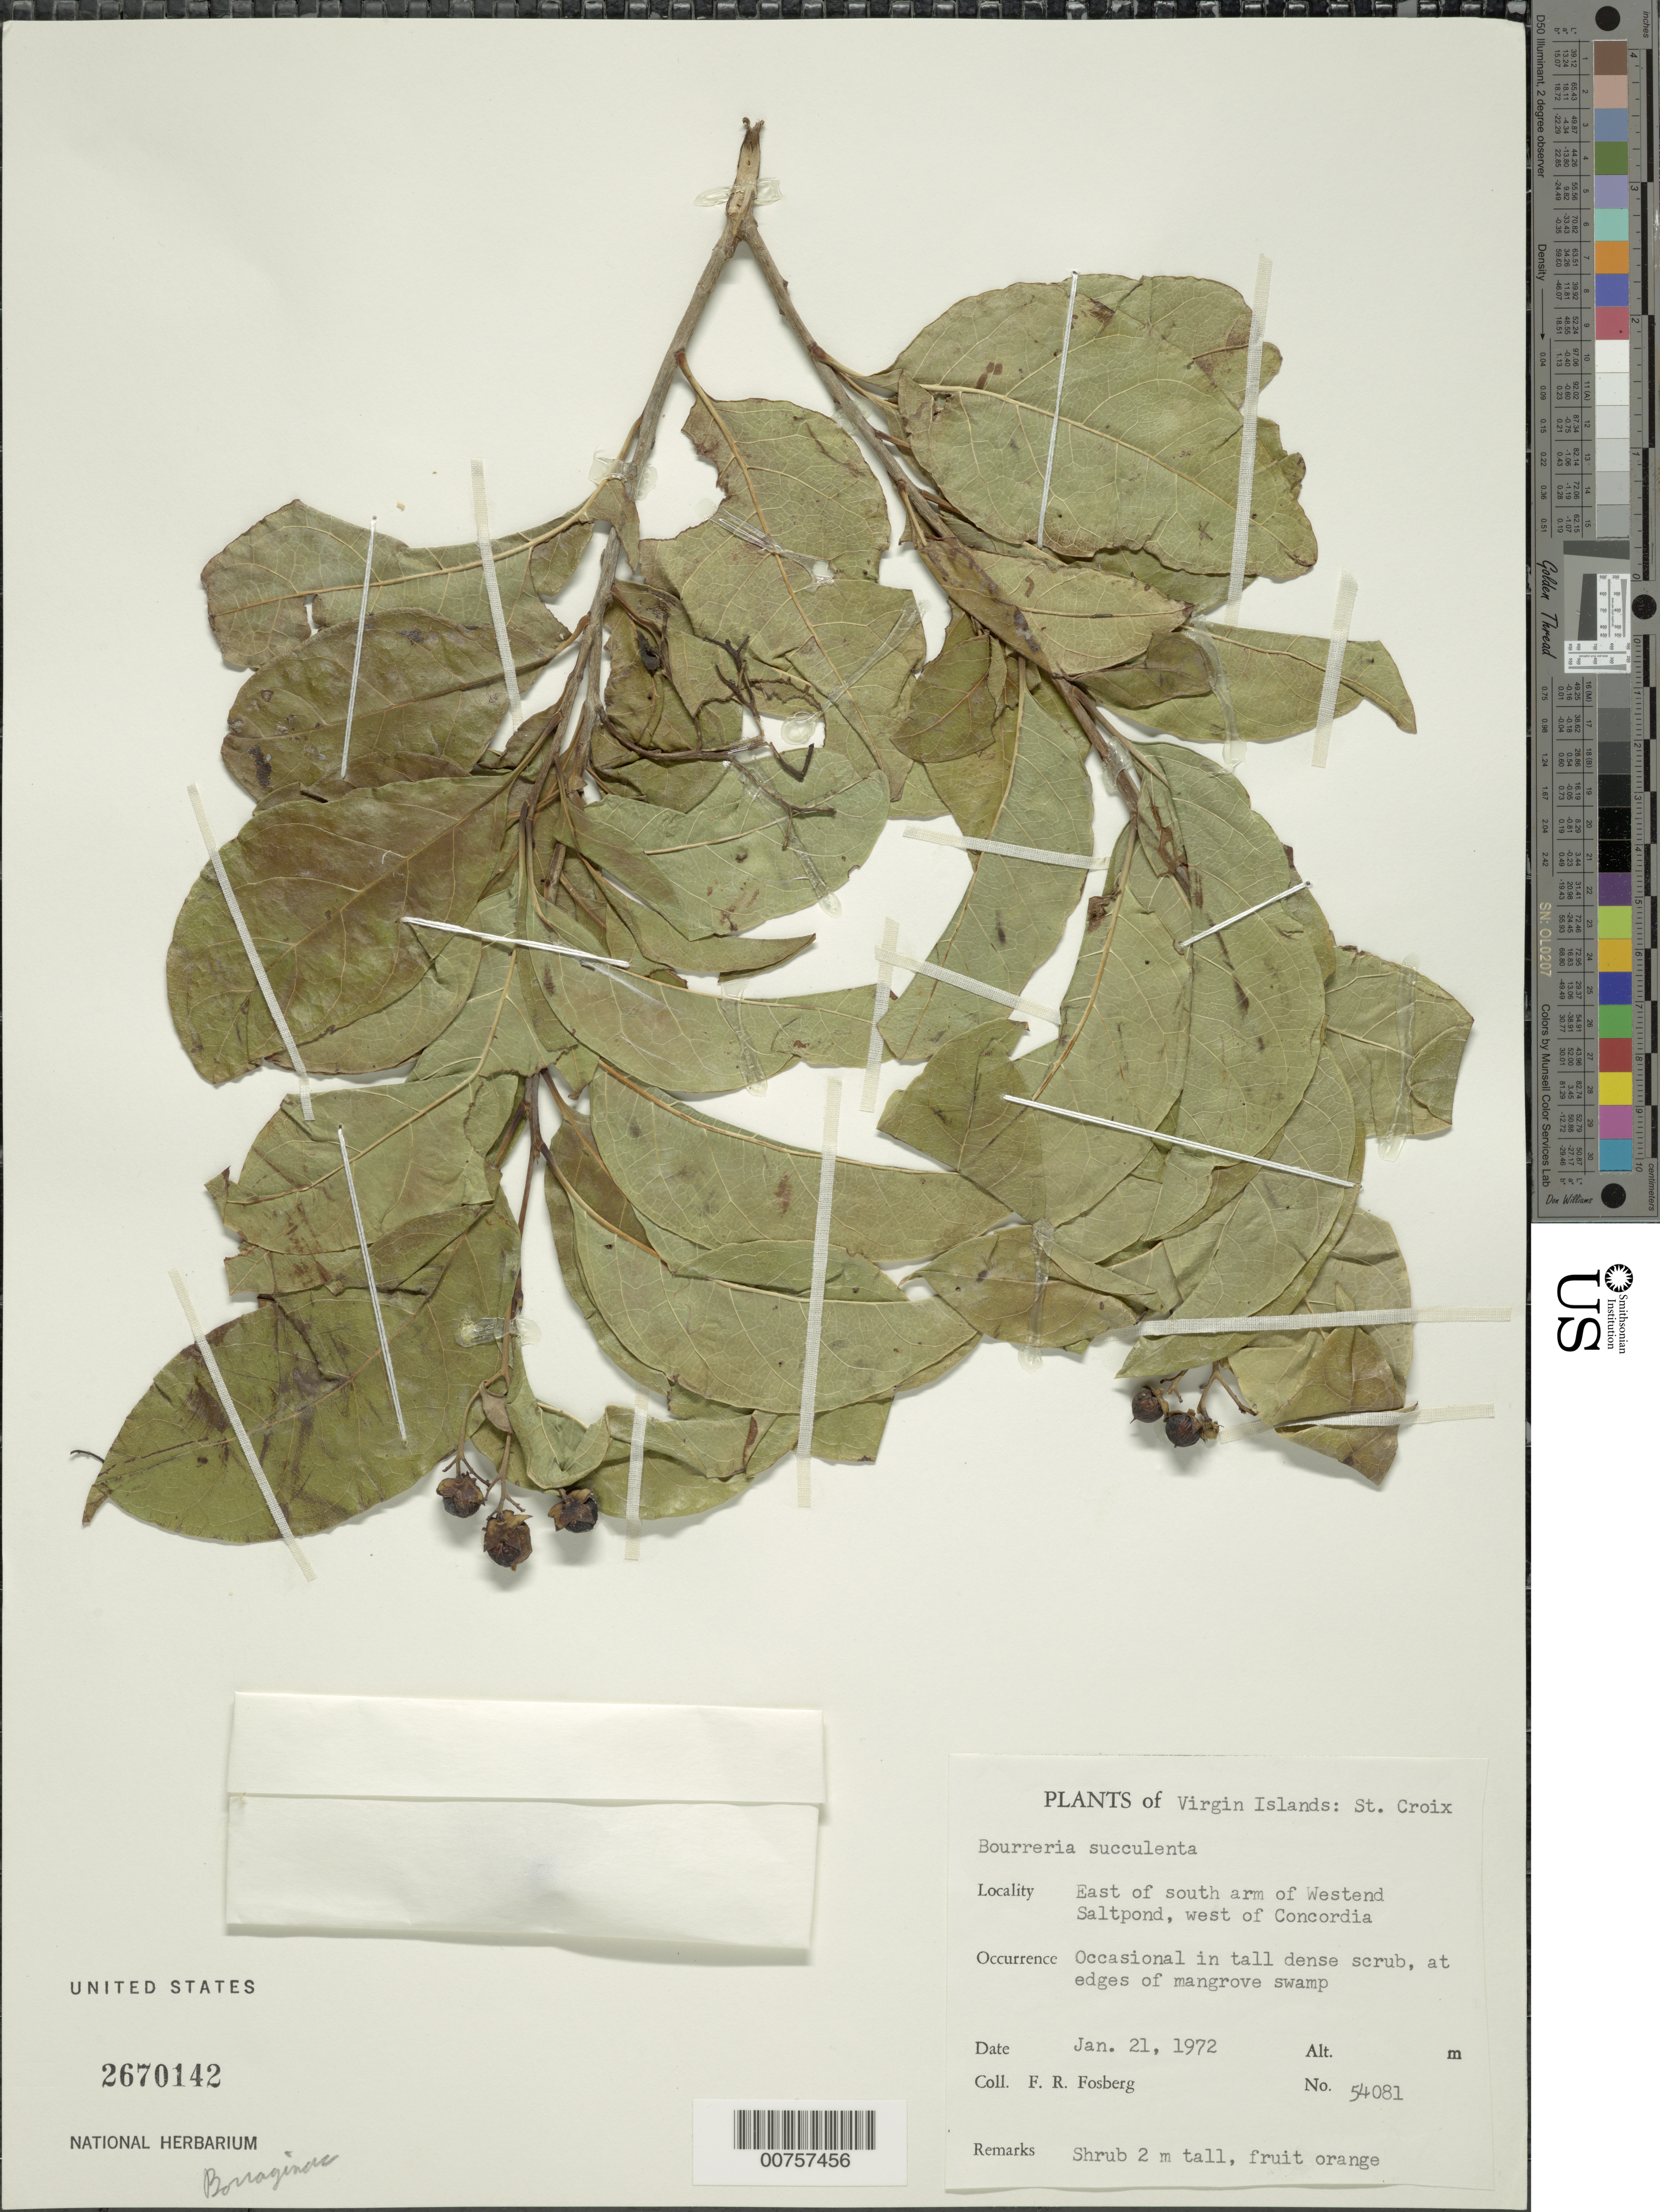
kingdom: Plantae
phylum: Tracheophyta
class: Magnoliopsida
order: Boraginales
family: Ehretiaceae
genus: Bourreria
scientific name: Bourreria succulenta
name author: Jacq.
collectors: F. R. Fosberg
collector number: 54081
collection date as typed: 21 Jan 1972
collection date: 1972-01-21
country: U.S. Virgin Islands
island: St. Croix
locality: East of S arm of Westend Saltpond, W of Concordia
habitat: Occasional in tall dense scrub, at edges of mangrove swamp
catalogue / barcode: US 2670142